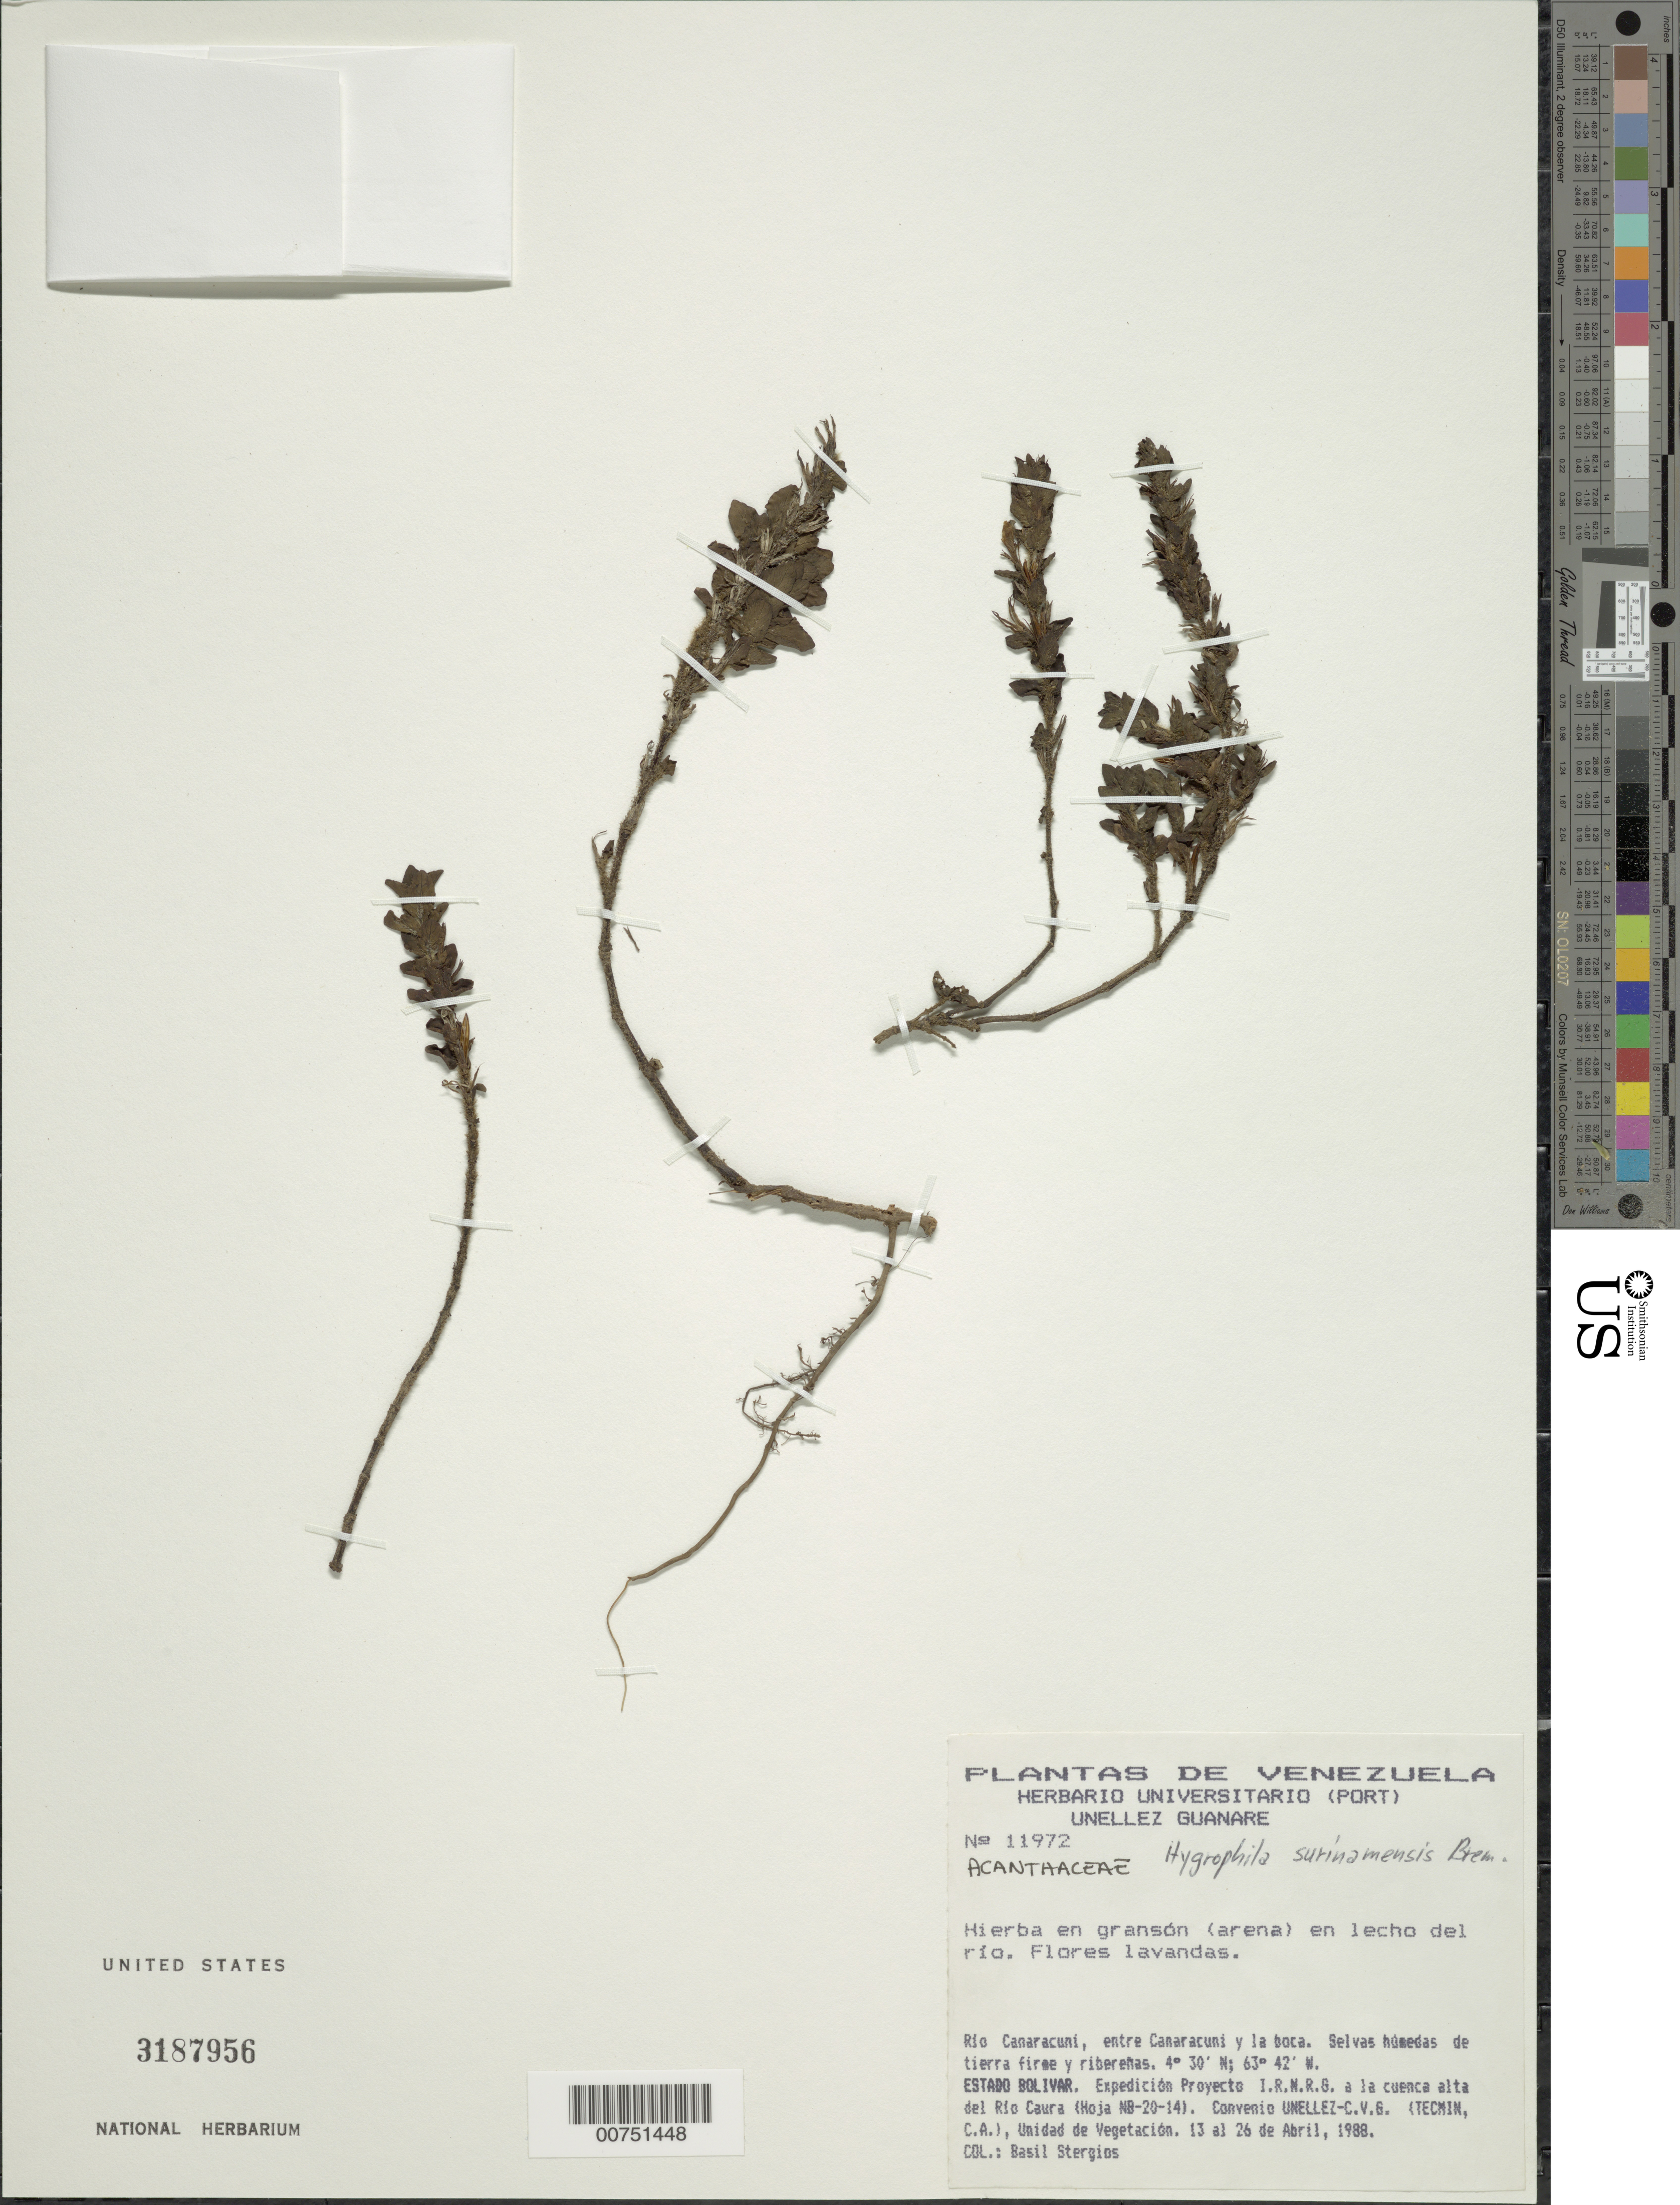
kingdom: Plantae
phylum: Tracheophyta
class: Magnoliopsida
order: Lamiales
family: Acanthaceae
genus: Hygrophila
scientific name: Hygrophila surinamensis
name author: Bremek.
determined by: Wasshausen, Dieter C., (BOT), Smithsonian Institution - National Museum of Natural History (UNITED STATES)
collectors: B. G. Stergios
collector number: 11972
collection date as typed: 13-Apr-88 to 26-Apr-88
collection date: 1988-04-13/1988-04-26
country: Venezuela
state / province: Bolívar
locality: Río Canaracuni, entre Canaracuni y la boca, a la cuenca alta del Río Caura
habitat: Selvas húmedas de tierra firme y ribereñas, riverbed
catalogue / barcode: US 3187956